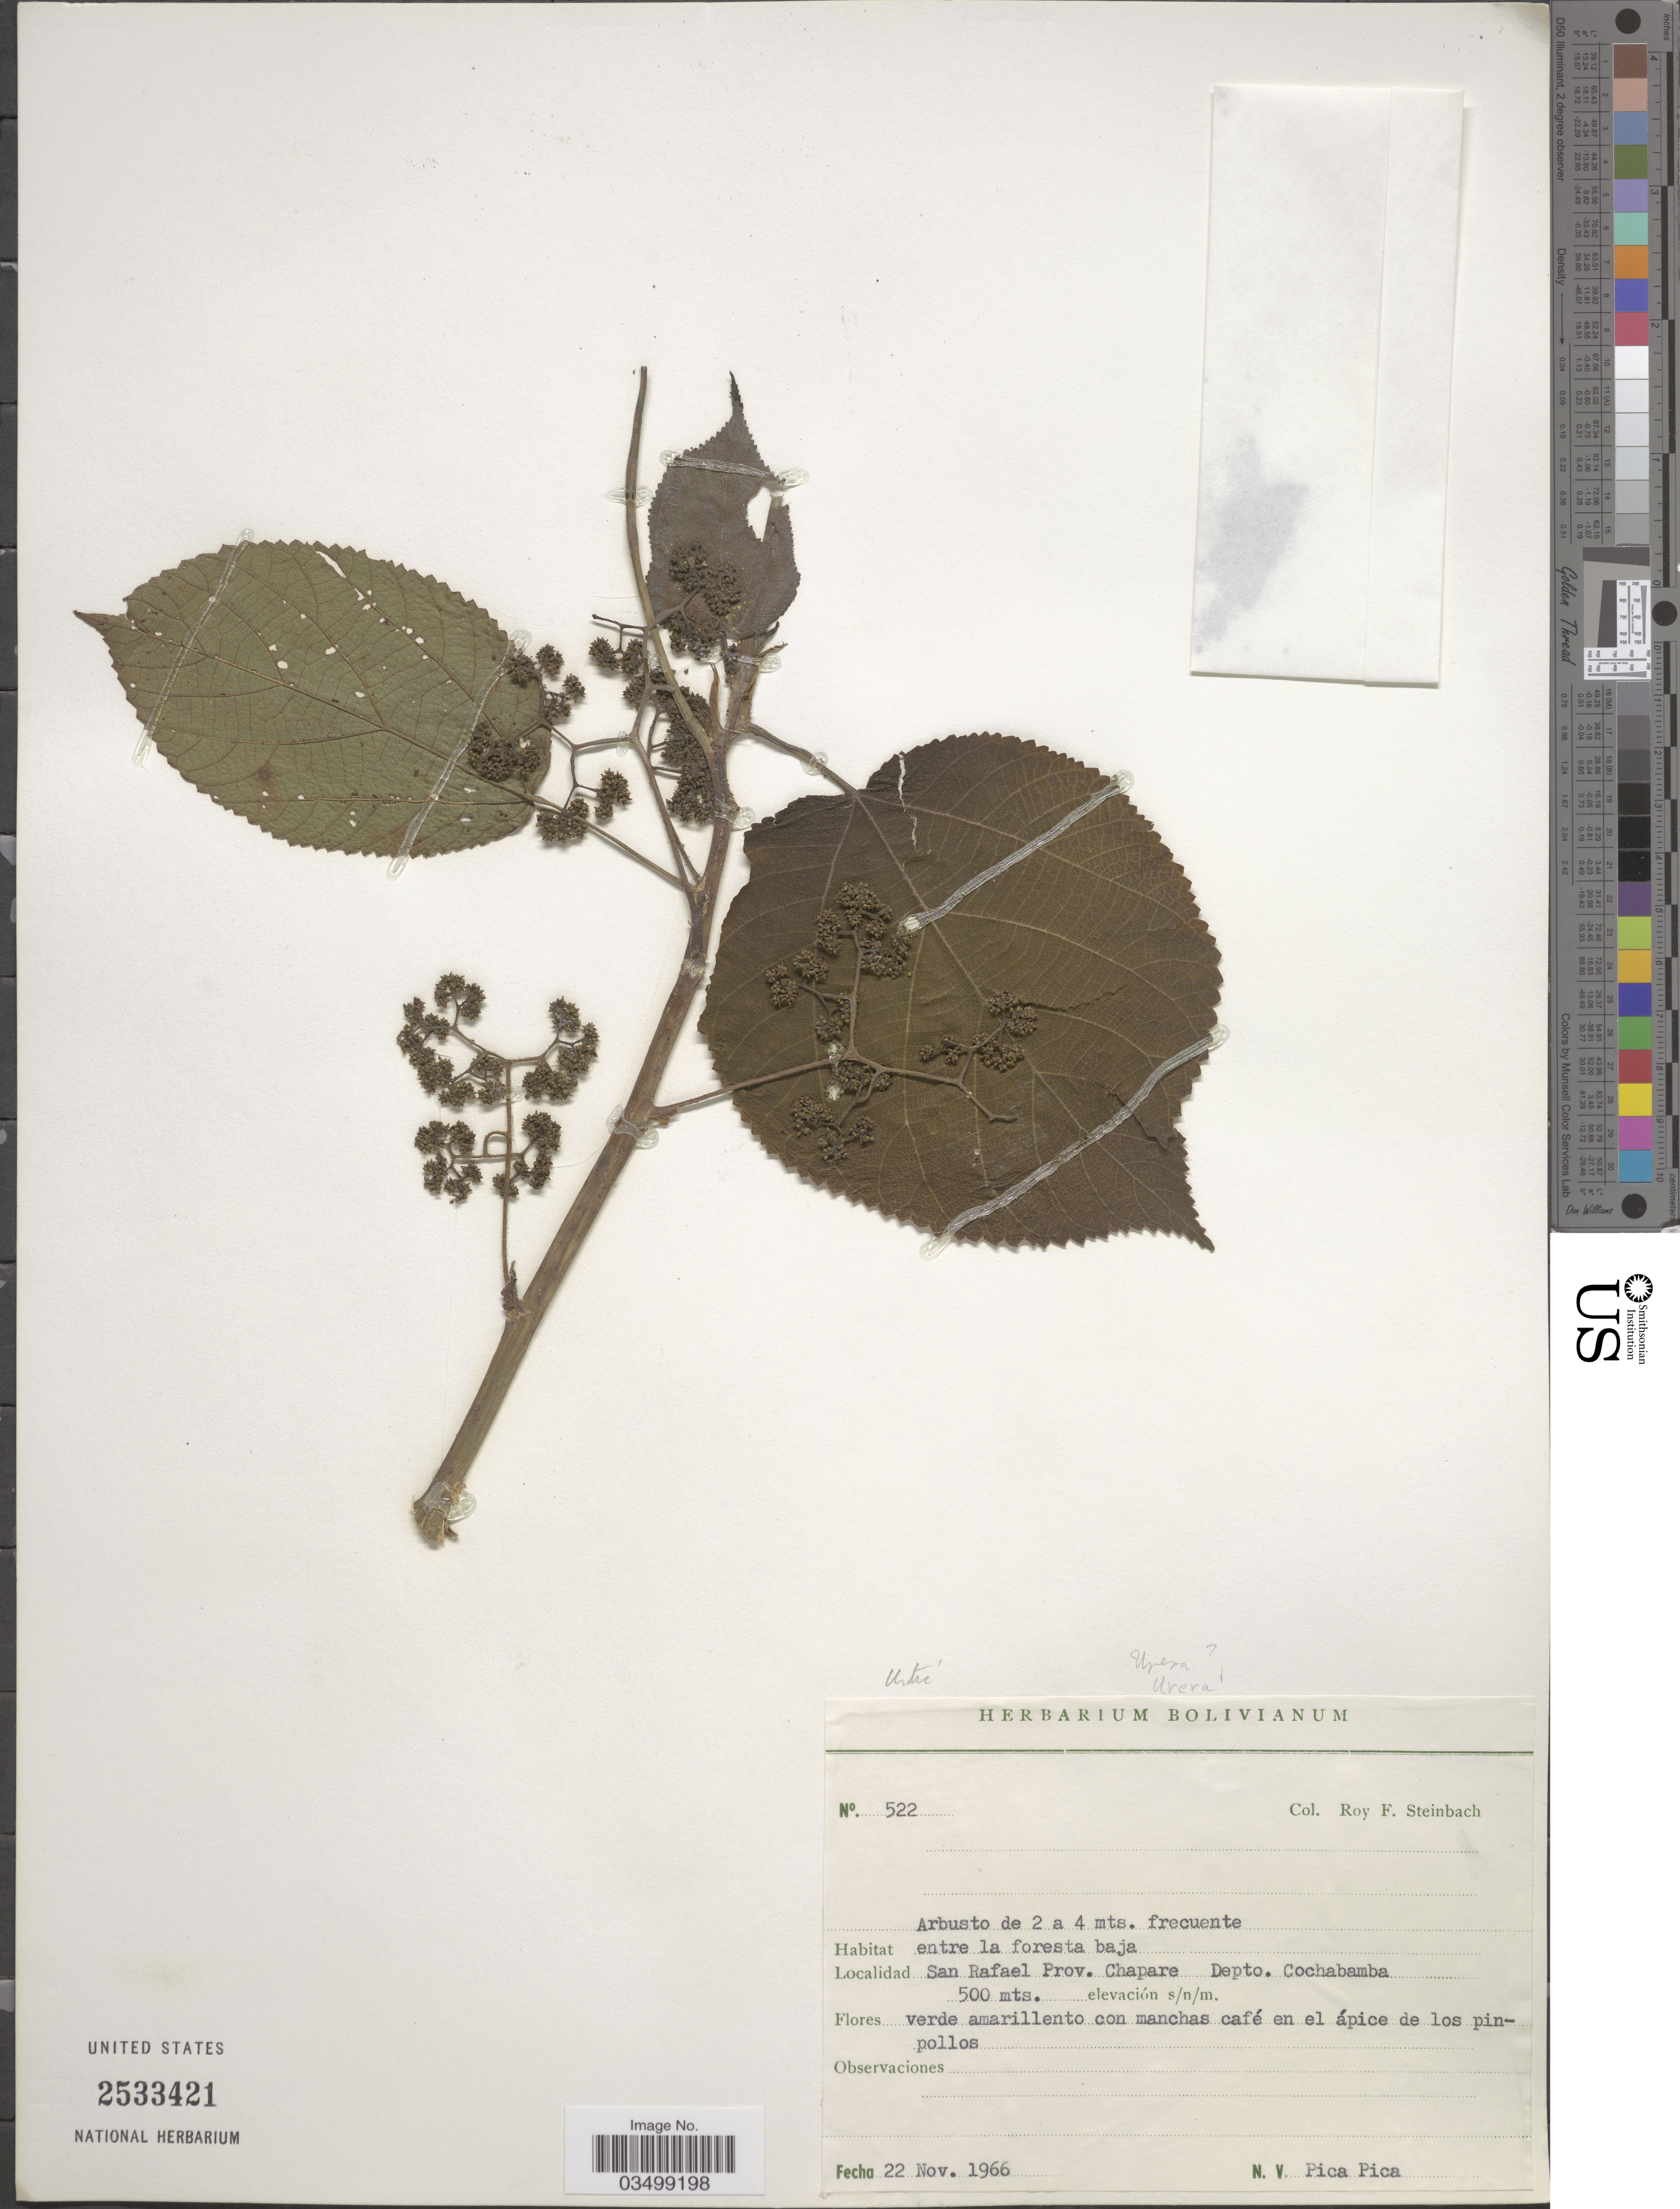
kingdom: Plantae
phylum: Tracheophyta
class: Magnoliopsida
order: Rosales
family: Urticaceae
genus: Urera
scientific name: Urera sp.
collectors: R. F. Steinbach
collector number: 522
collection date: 1966-11-22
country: Bolivia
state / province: Cochabamba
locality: San Rafael Prov. Chapare Depto. Cochabamba.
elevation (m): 500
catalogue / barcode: US 2533421